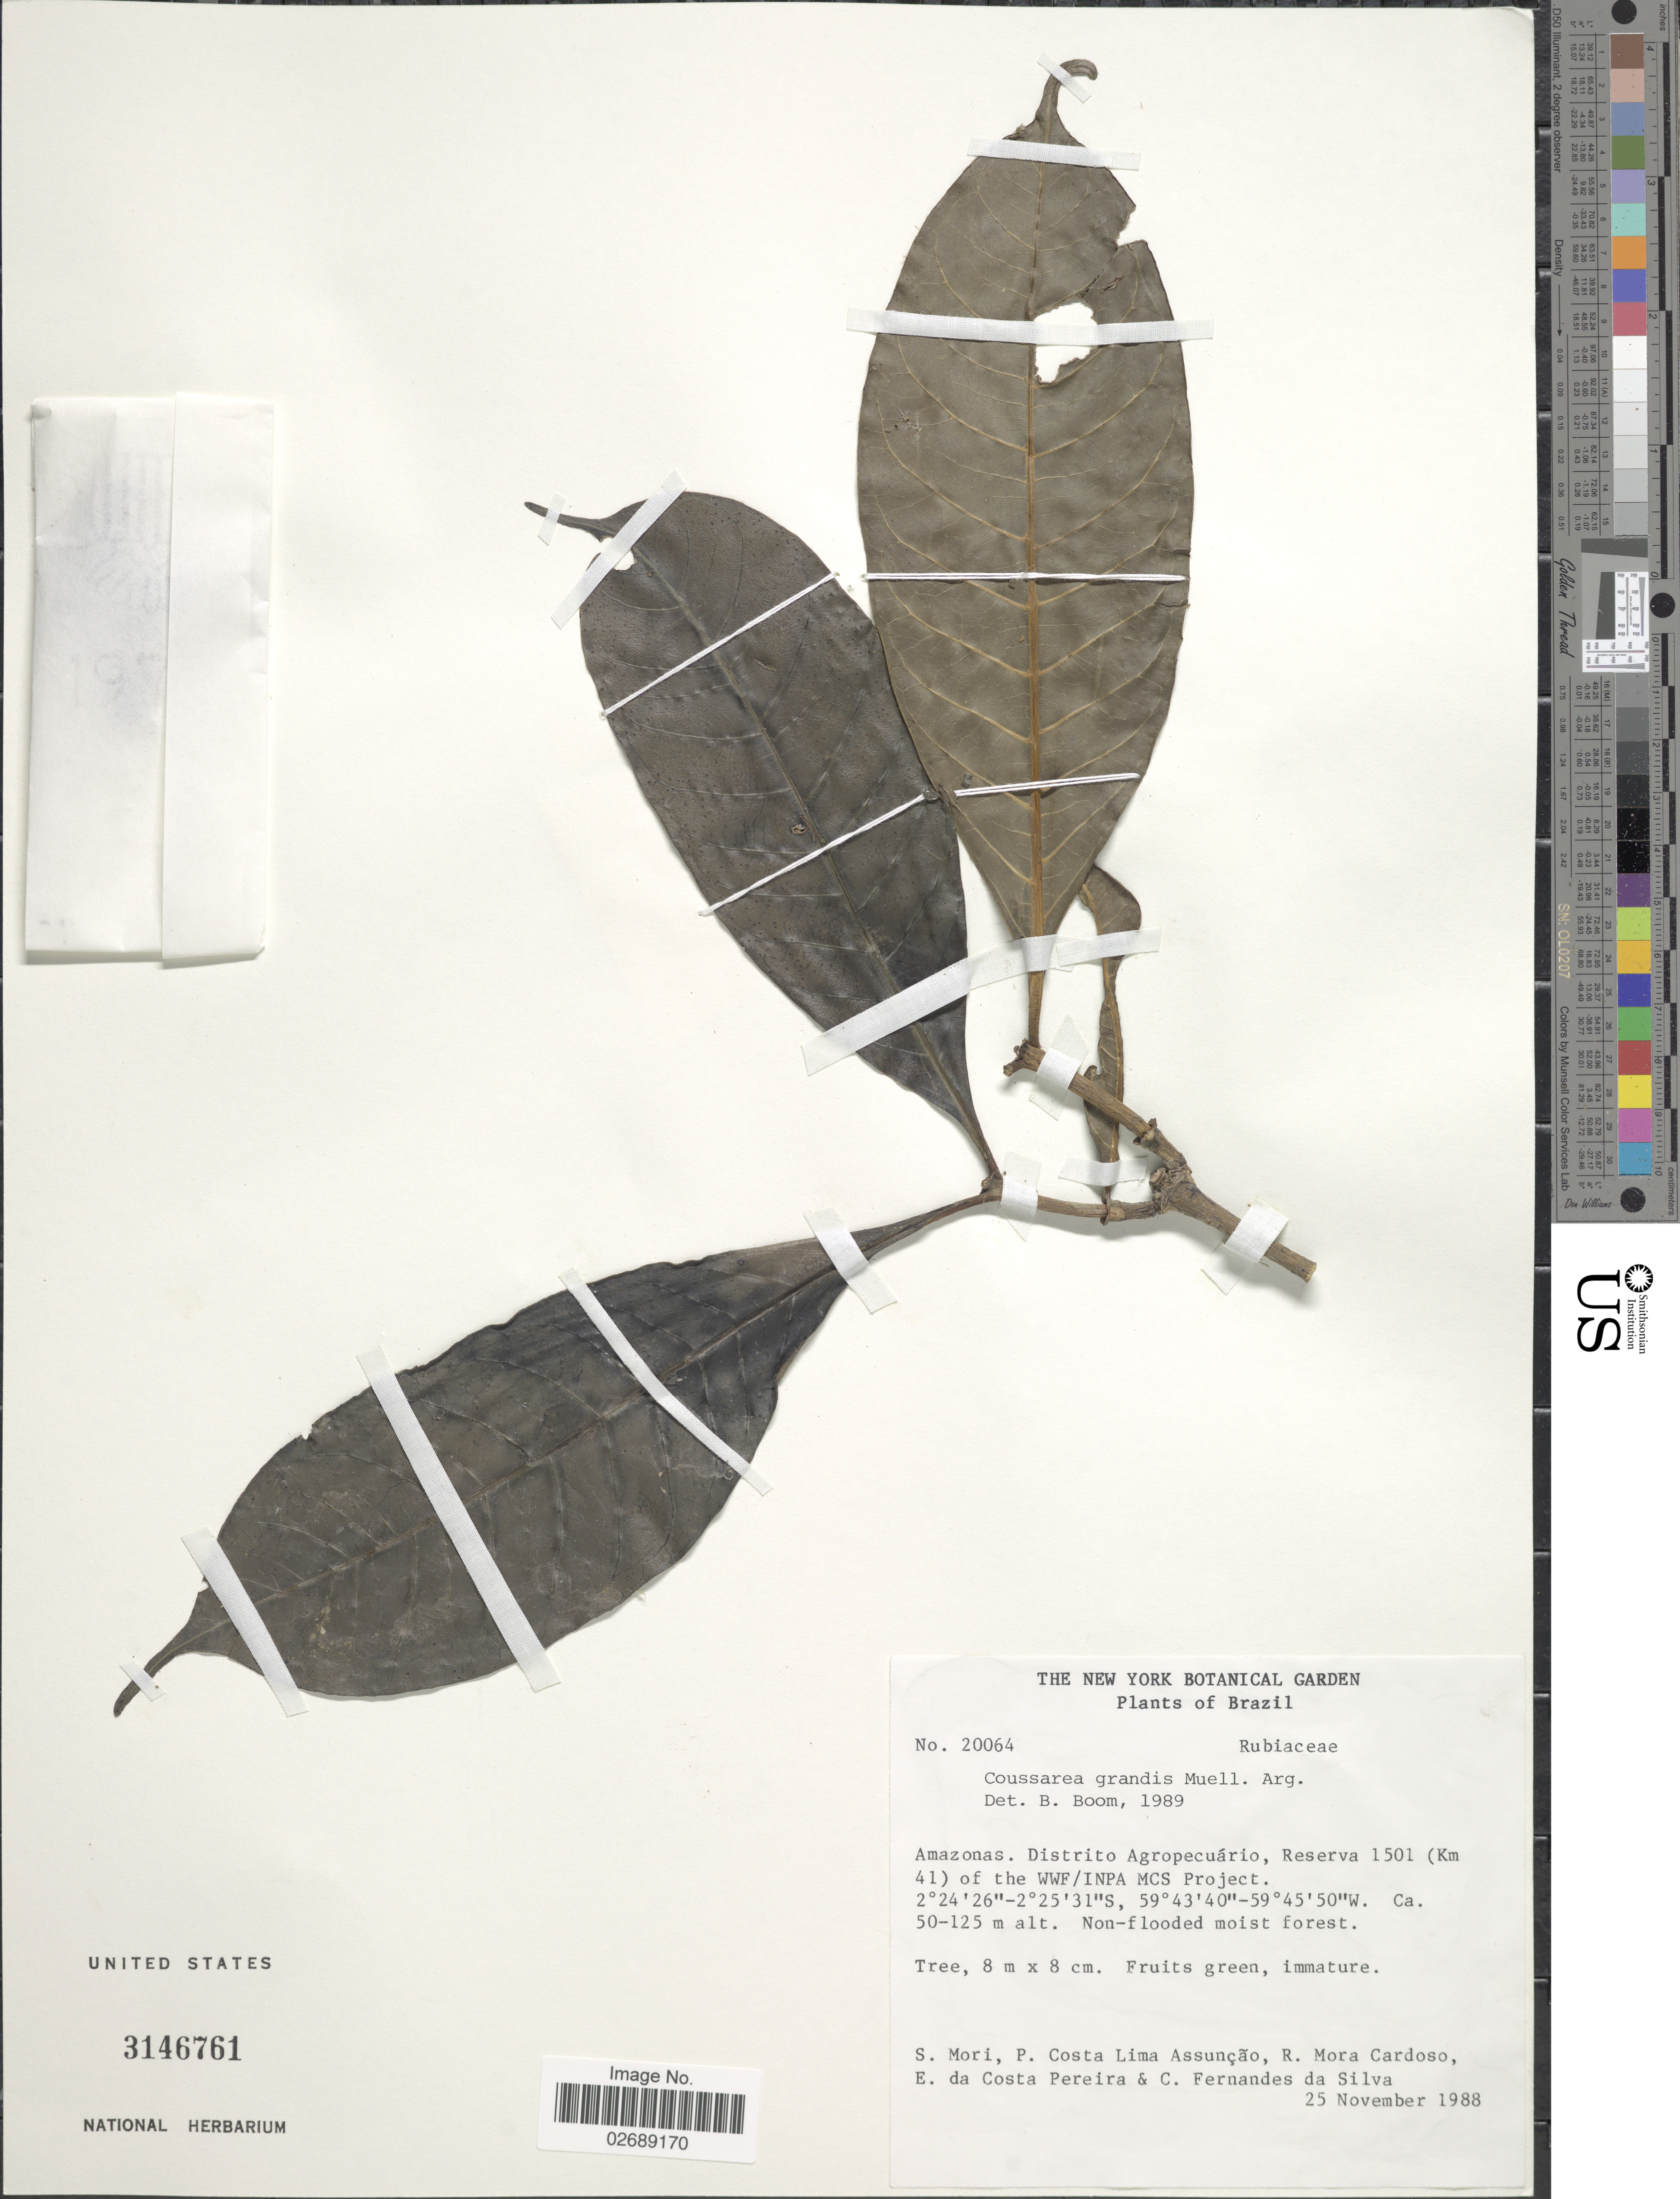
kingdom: Plantae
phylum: Tracheophyta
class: Magnoliopsida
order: Gentianales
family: Rubiaceae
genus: Coussarea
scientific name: Coussarea grandis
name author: Müll. Arg.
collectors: S. Mori, P. A. Assunçao, R. Mora Cardoso, E. C. Pereira & C. F. Silva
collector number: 20064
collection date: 1988-11-25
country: Colombia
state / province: Amazônas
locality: Distrito Agropecuário, Reserva 1501 (Km 41) of the WWF/INPA MCS project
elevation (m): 50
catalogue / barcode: US 3146761